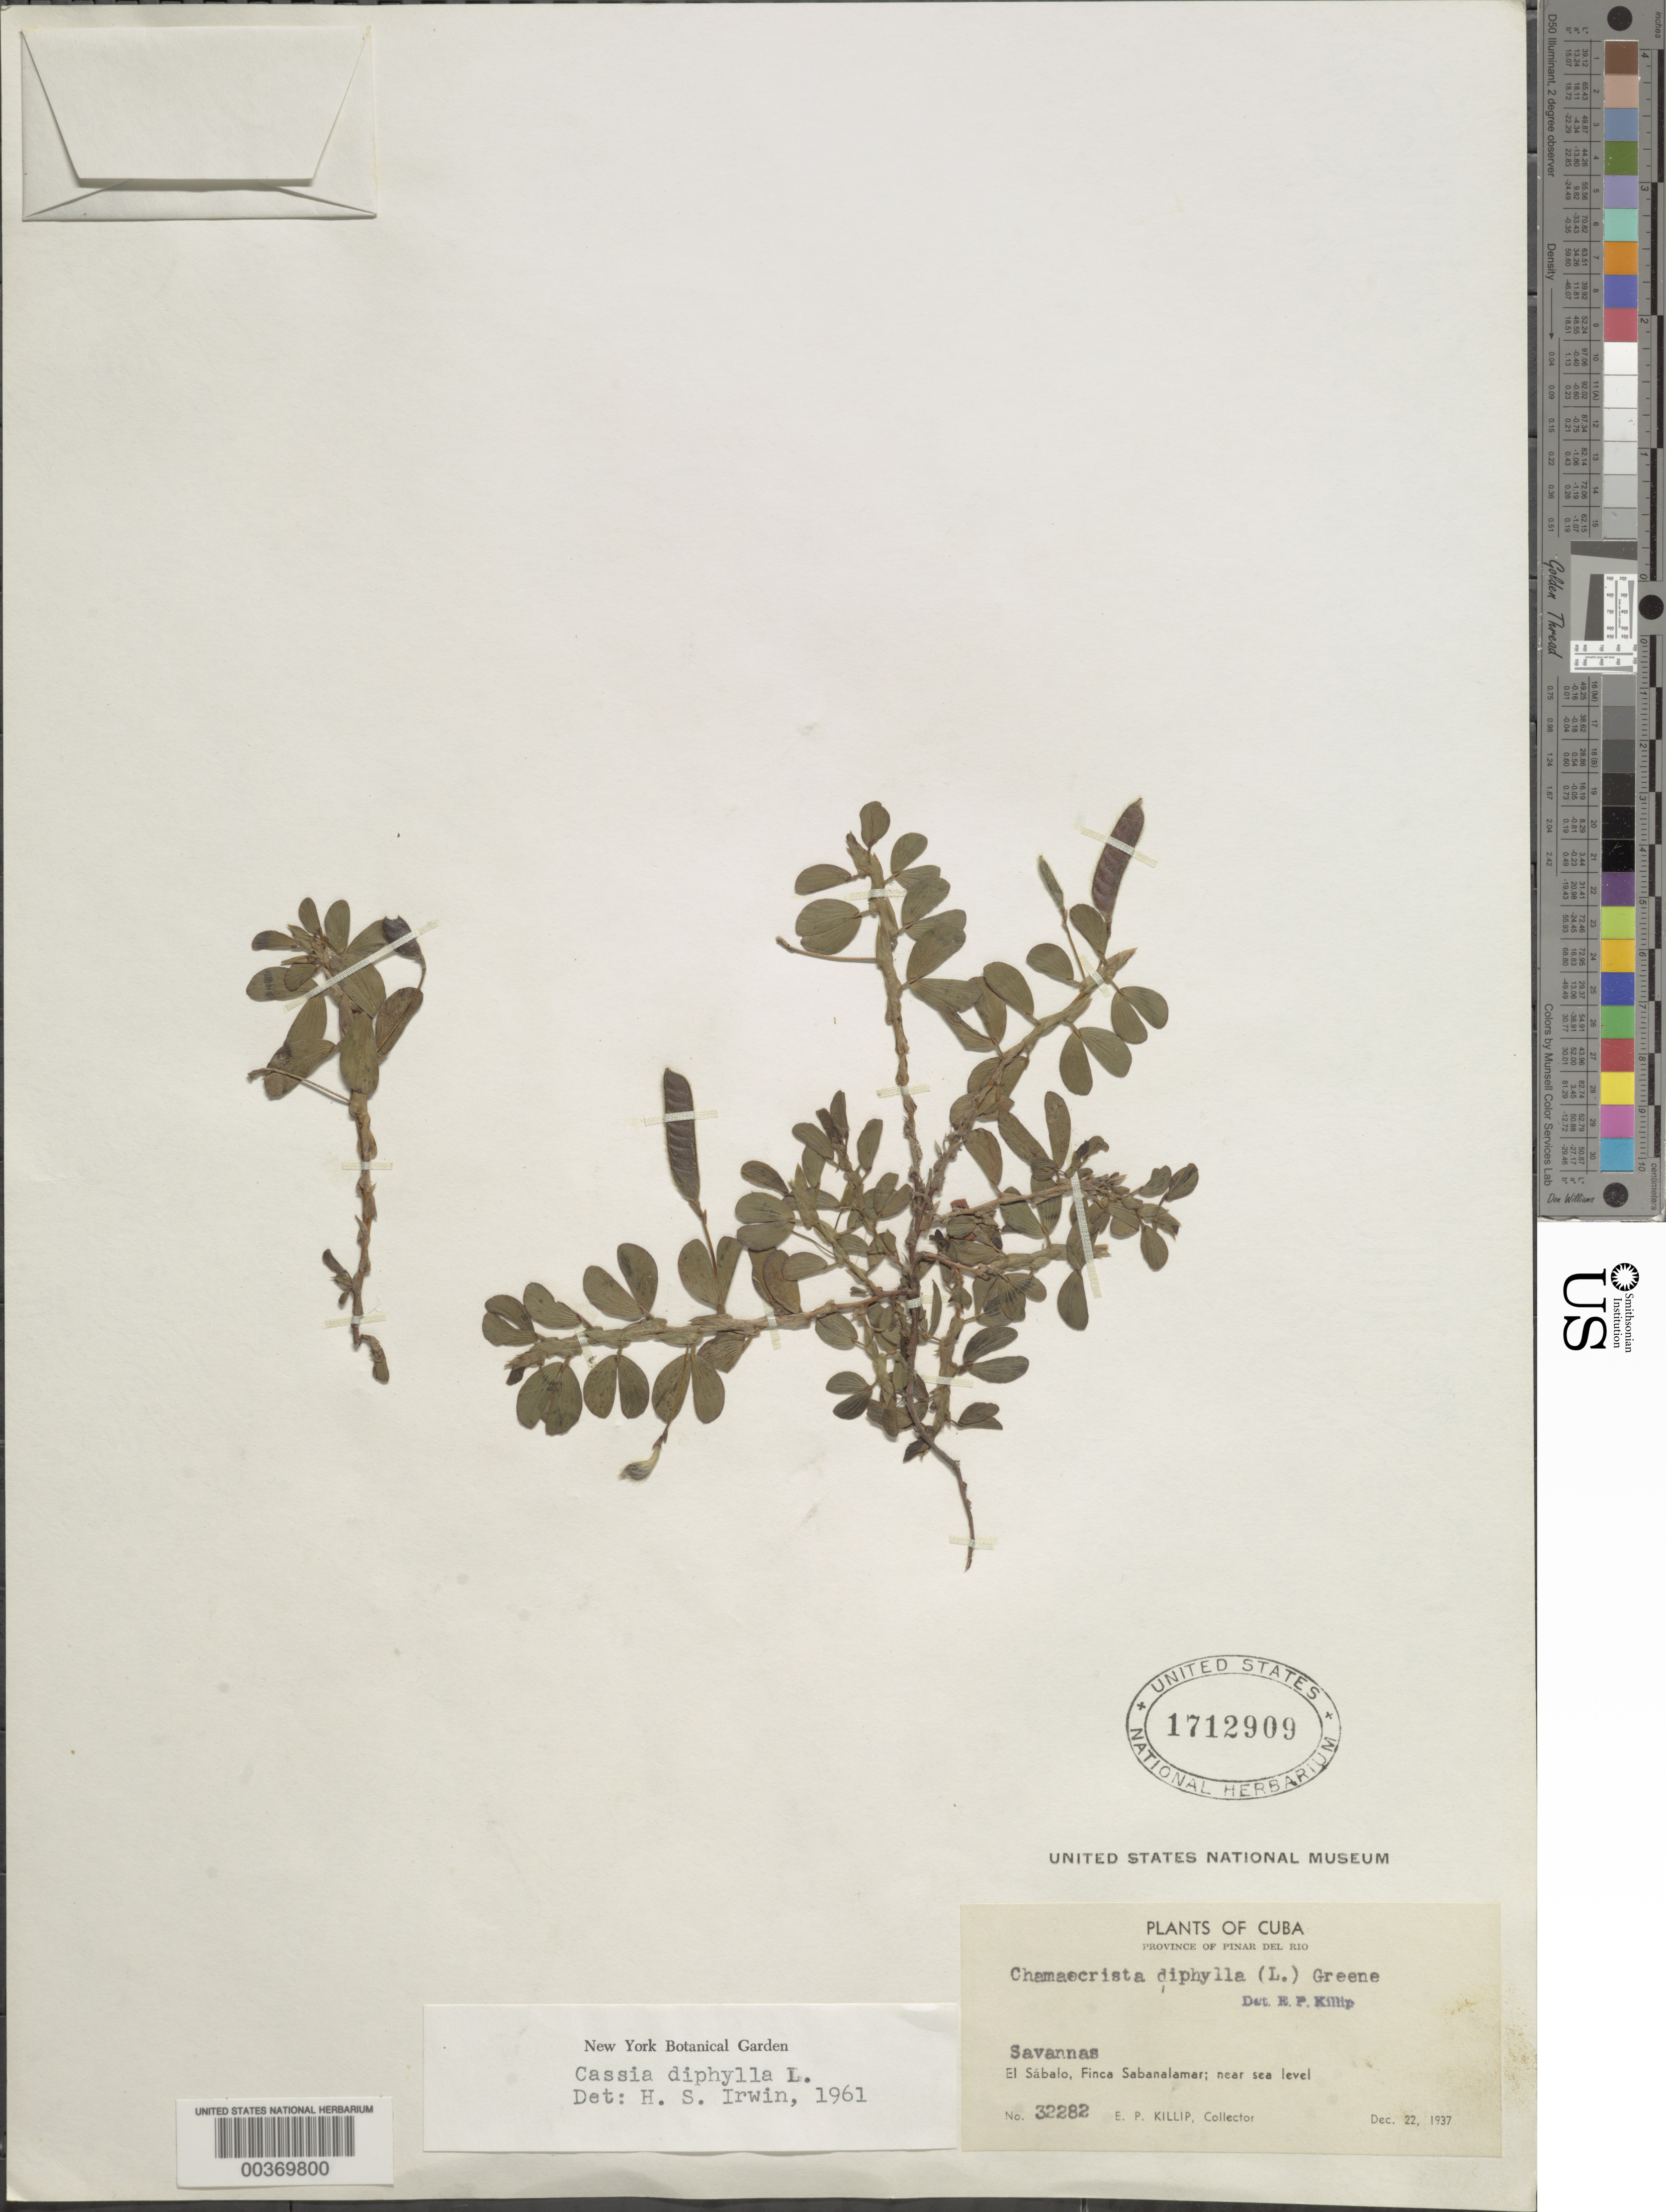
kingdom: Plantae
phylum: Tracheophyta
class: Magnoliopsida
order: Fabales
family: Fabaceae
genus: Chamaecrista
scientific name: Chamaecrista diphylla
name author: (L.) Greene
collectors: E. P. Killip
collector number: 32282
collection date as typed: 22 Dec 1937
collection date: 1937-12-22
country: Cuba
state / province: Pinar del Río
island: Greater Antilles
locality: El sabalo, finca sabanalamar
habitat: Savannas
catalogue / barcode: US 1712909